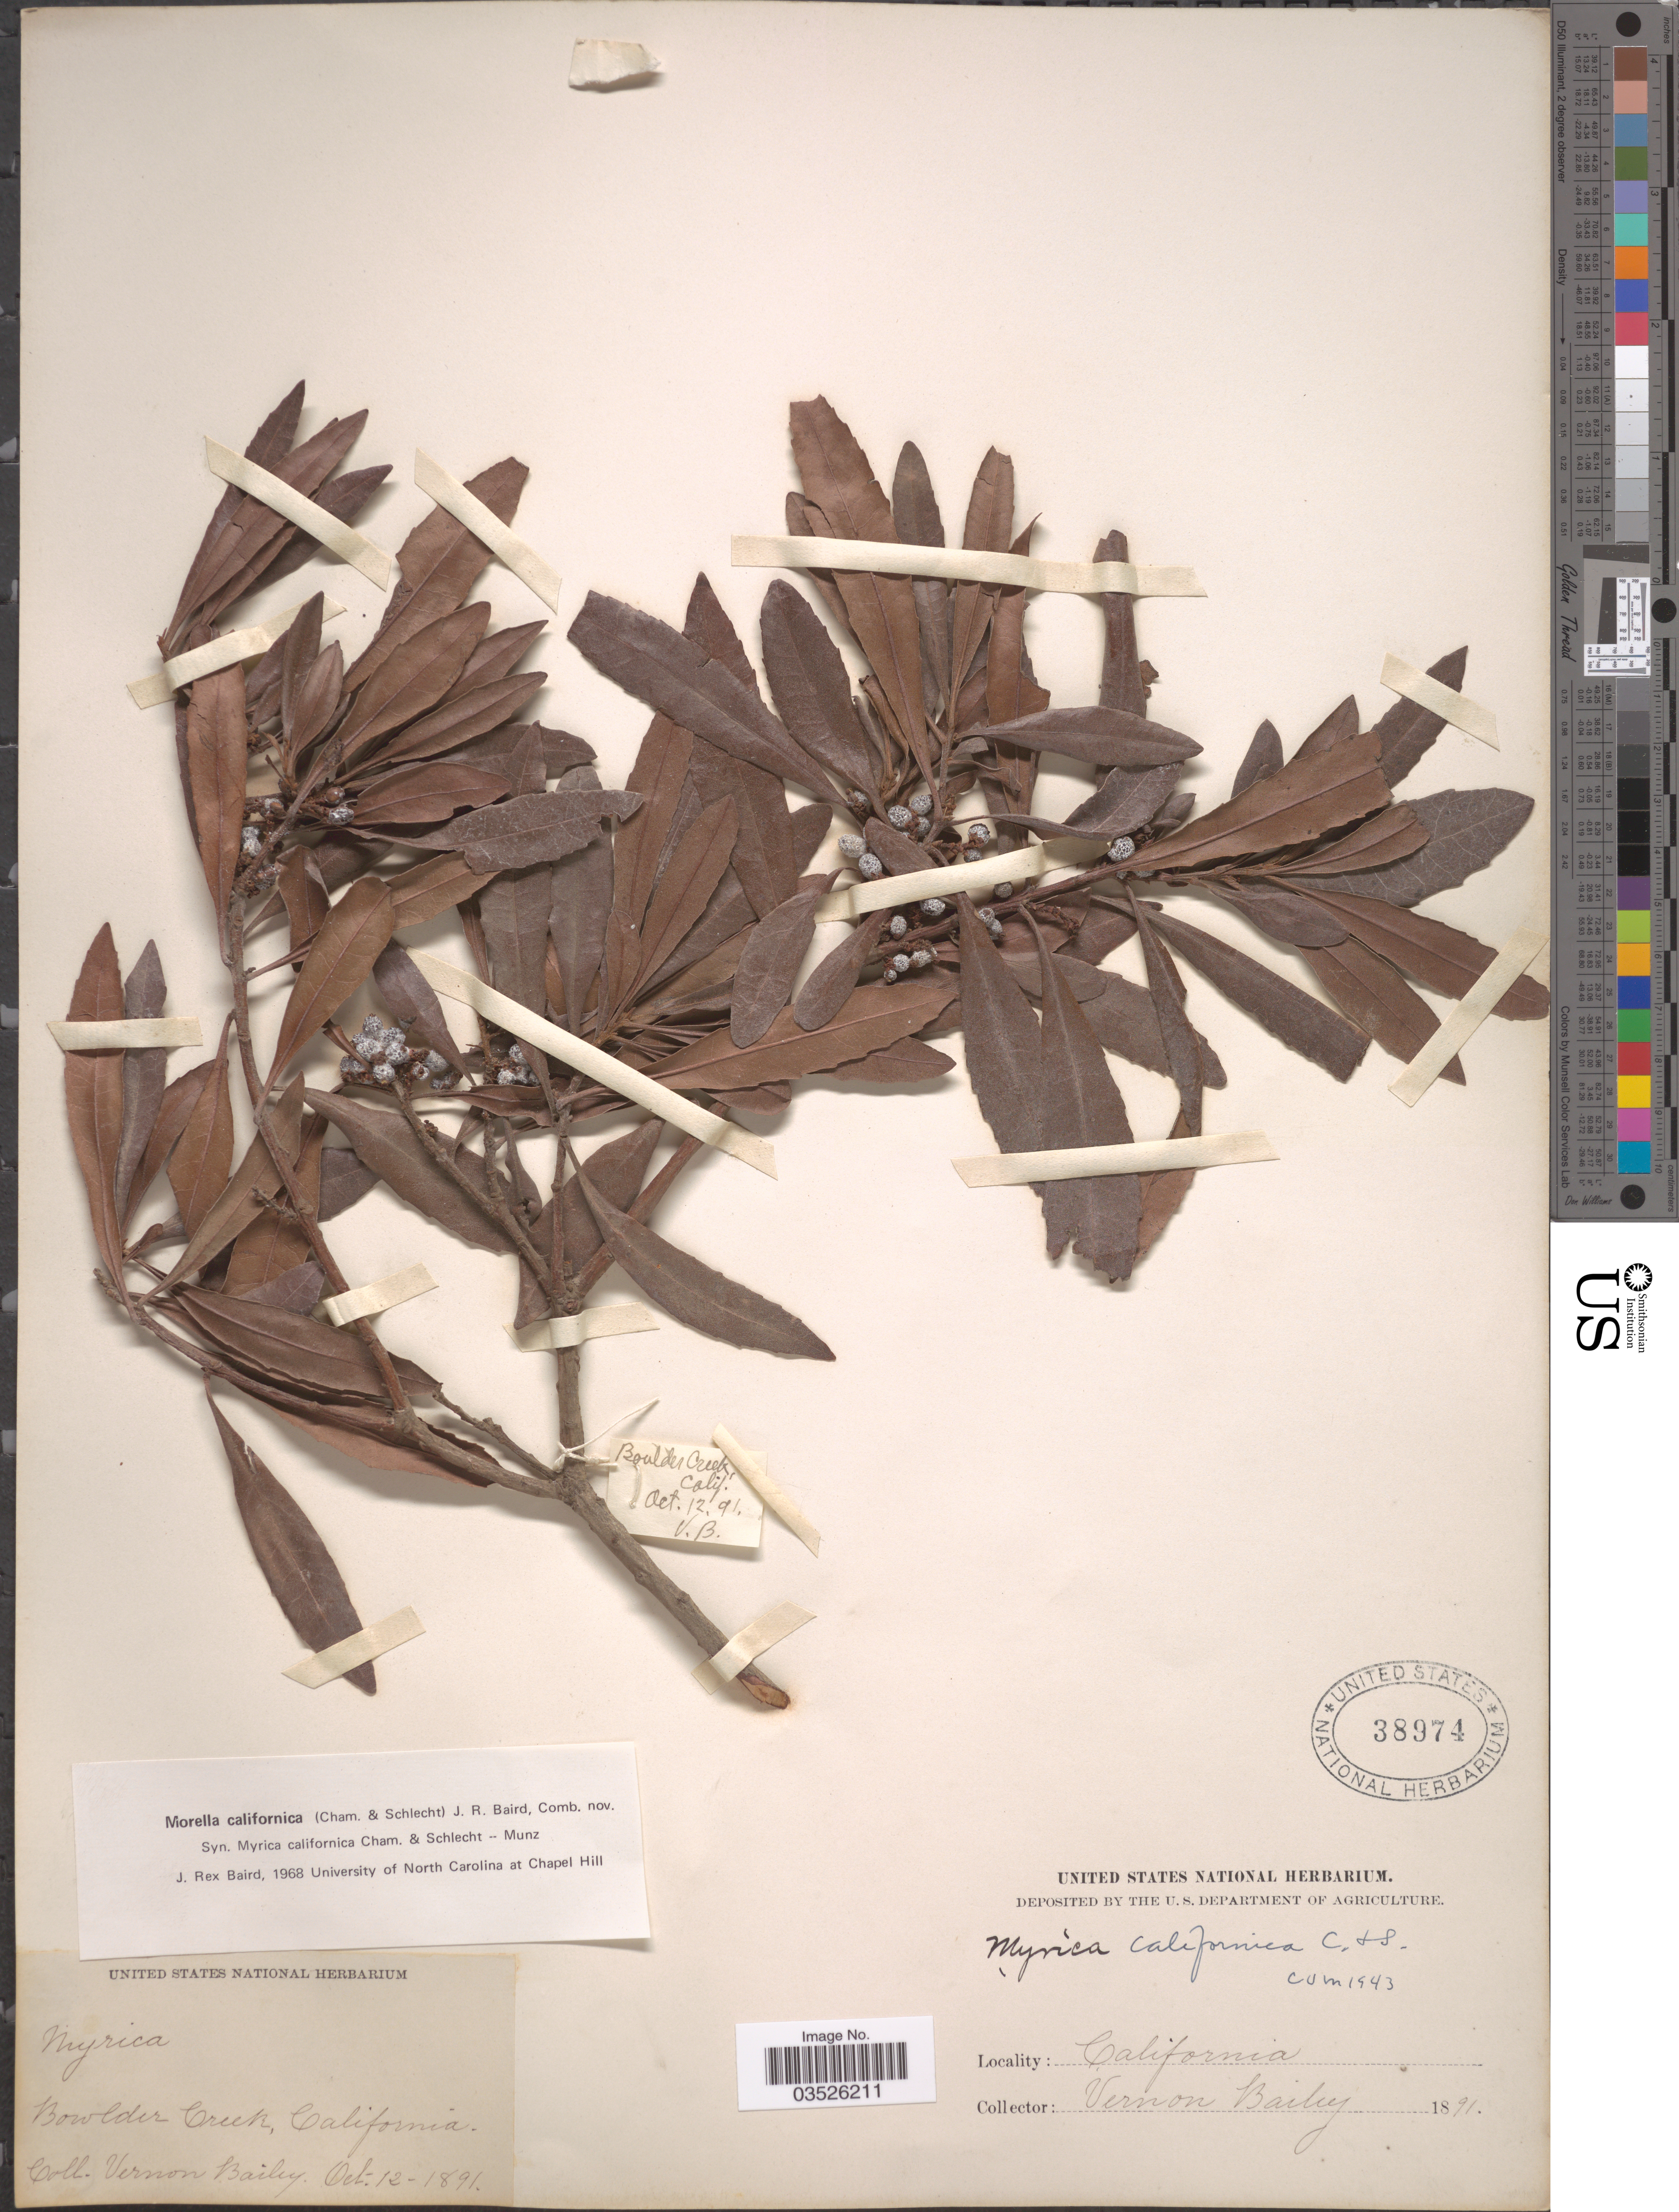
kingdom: Plantae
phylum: Tracheophyta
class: Magnoliopsida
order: Fagales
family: Myricaceae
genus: Morella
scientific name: Morella californica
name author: (Cham.) Wilbur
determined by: Strong, Mark T., (BOT), Smithsonian Institution - National Museum of Natural History (UNITED STATES)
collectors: V. O. Bailey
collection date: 1891-10-12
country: United States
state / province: California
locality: Boulder Creek.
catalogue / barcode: US 38974